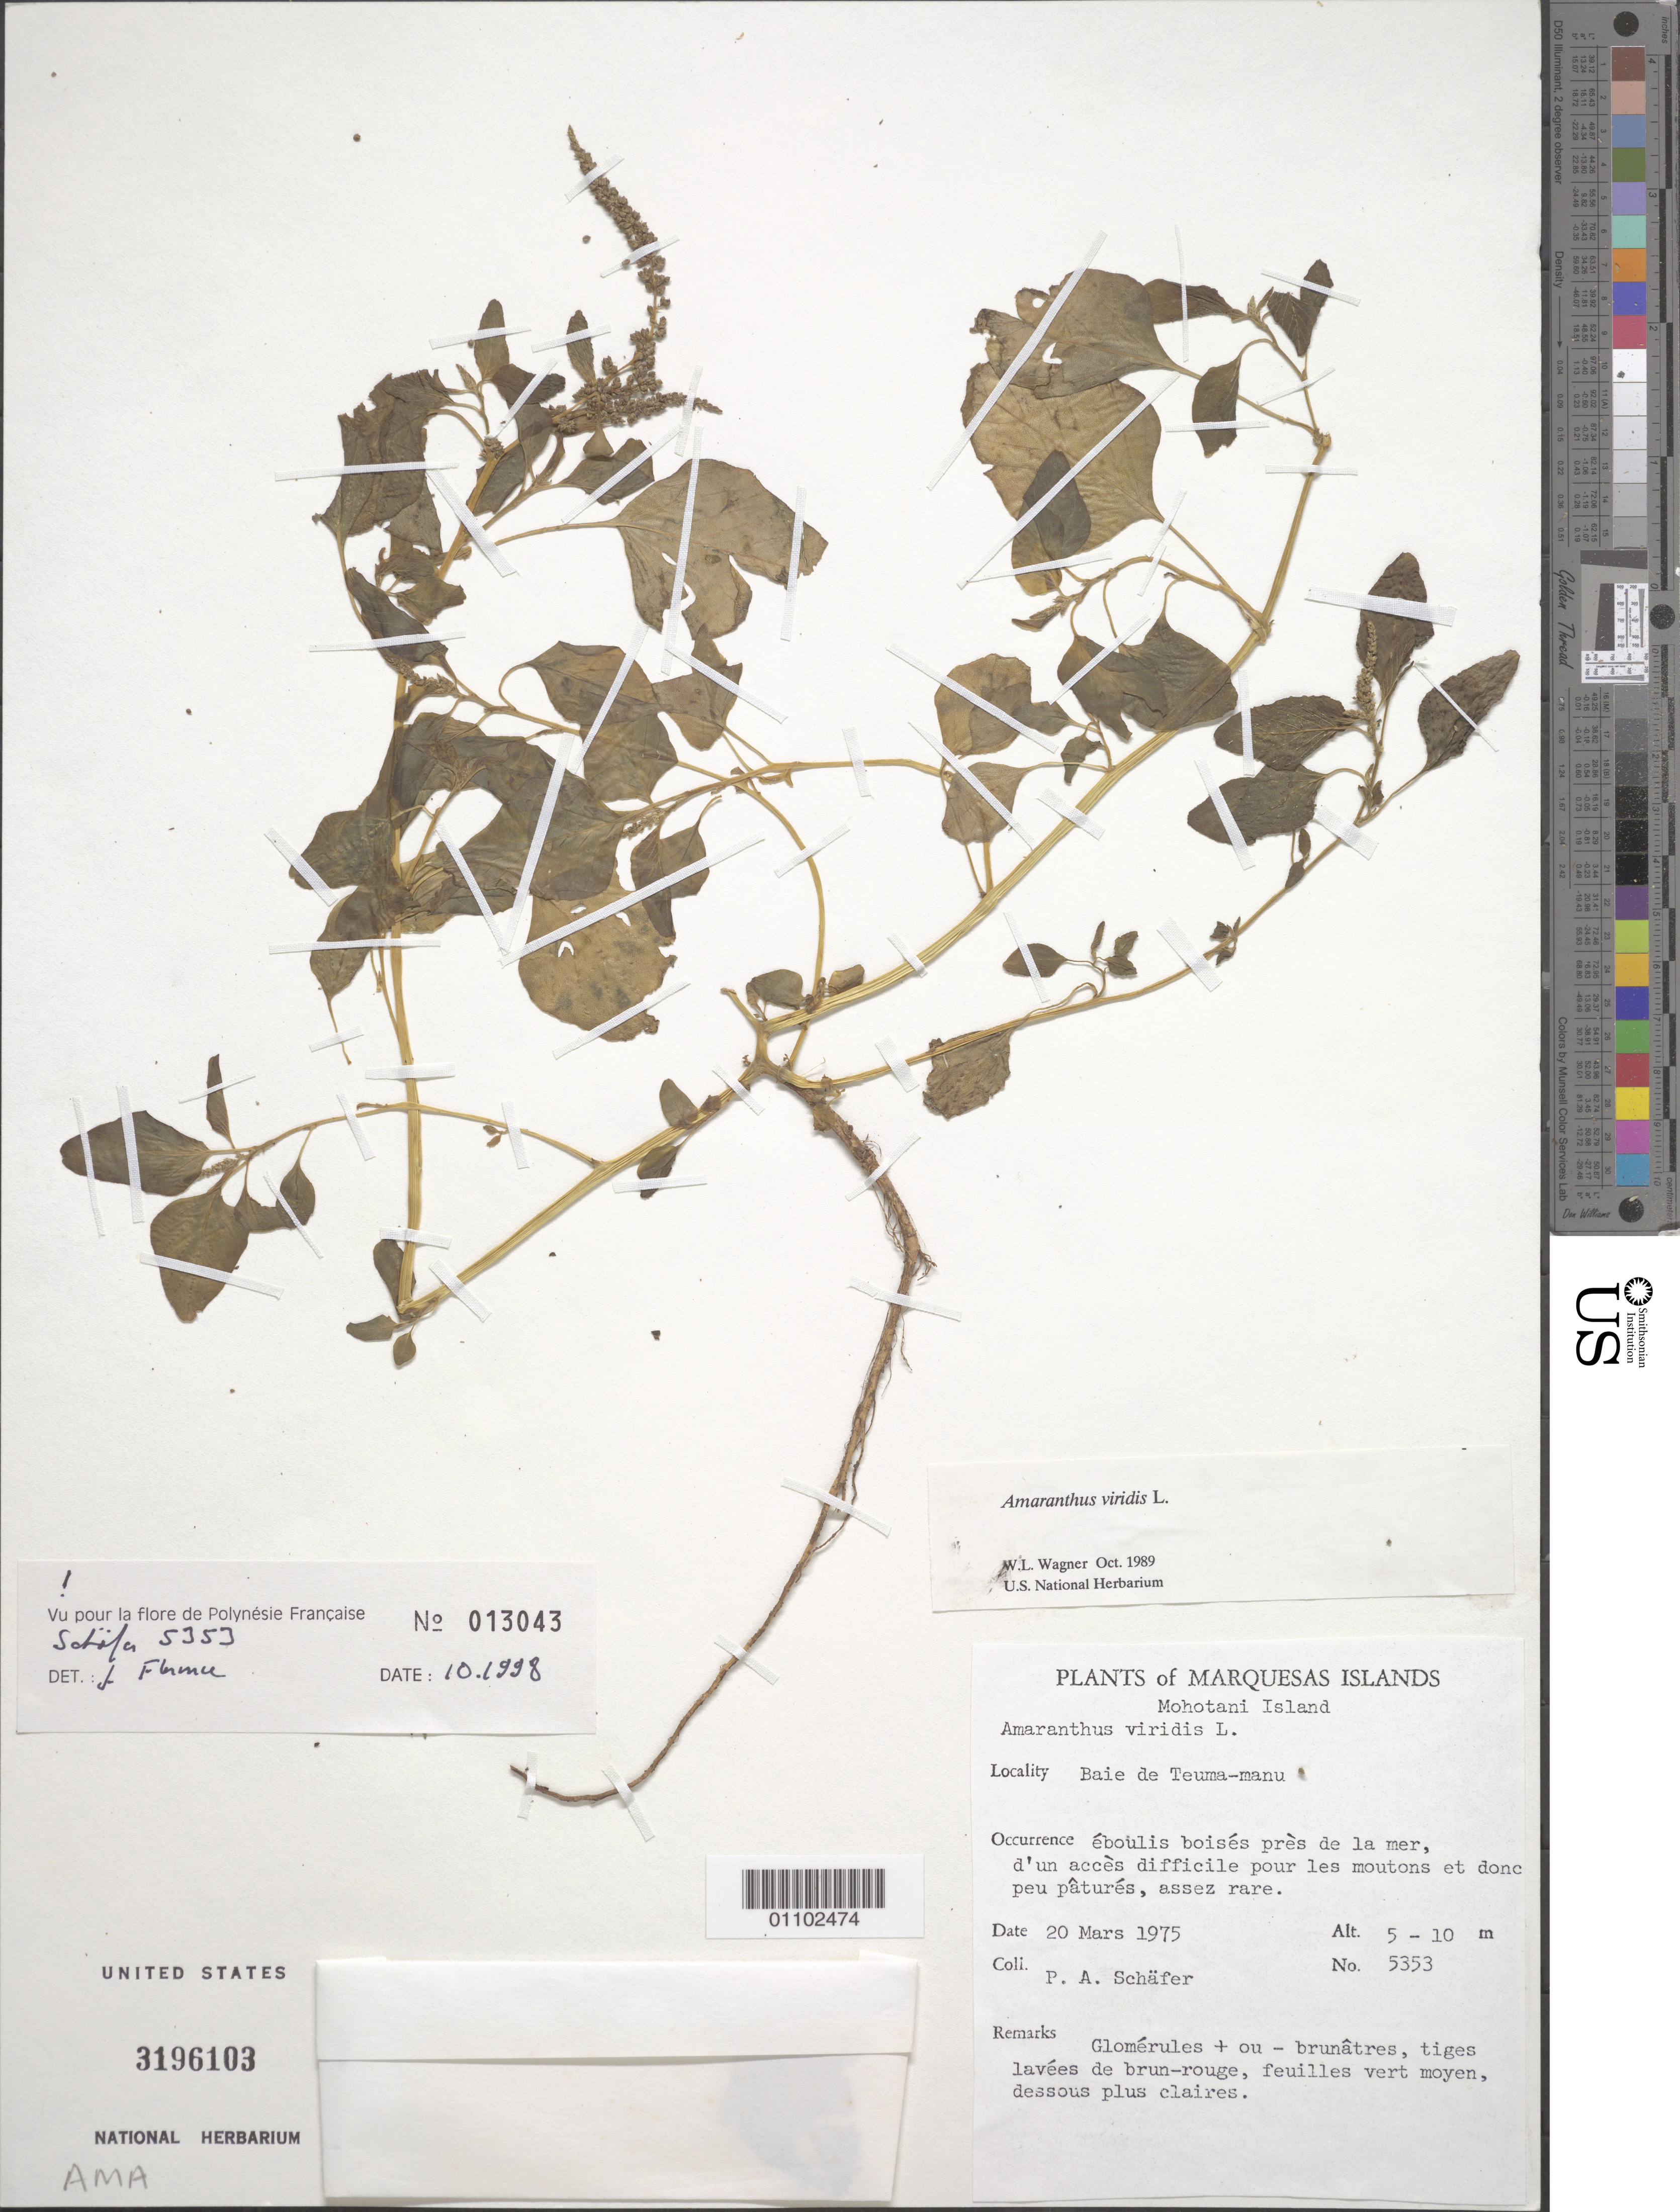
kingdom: Plantae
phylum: Tracheophyta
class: Magnoliopsida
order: Caryophyllales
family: Amaranthaceae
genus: Amaranthus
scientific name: Amaranthus viridis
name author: L.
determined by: Wagner, W. L., (BOT), Smithsonian Institution - National Museum of Natural History (UNITED STATES)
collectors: P. A. Schäfer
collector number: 5353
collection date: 1975-03-20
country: French Polynesia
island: Mohotani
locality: Baie de Teuma-manu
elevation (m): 5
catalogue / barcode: US 3196103